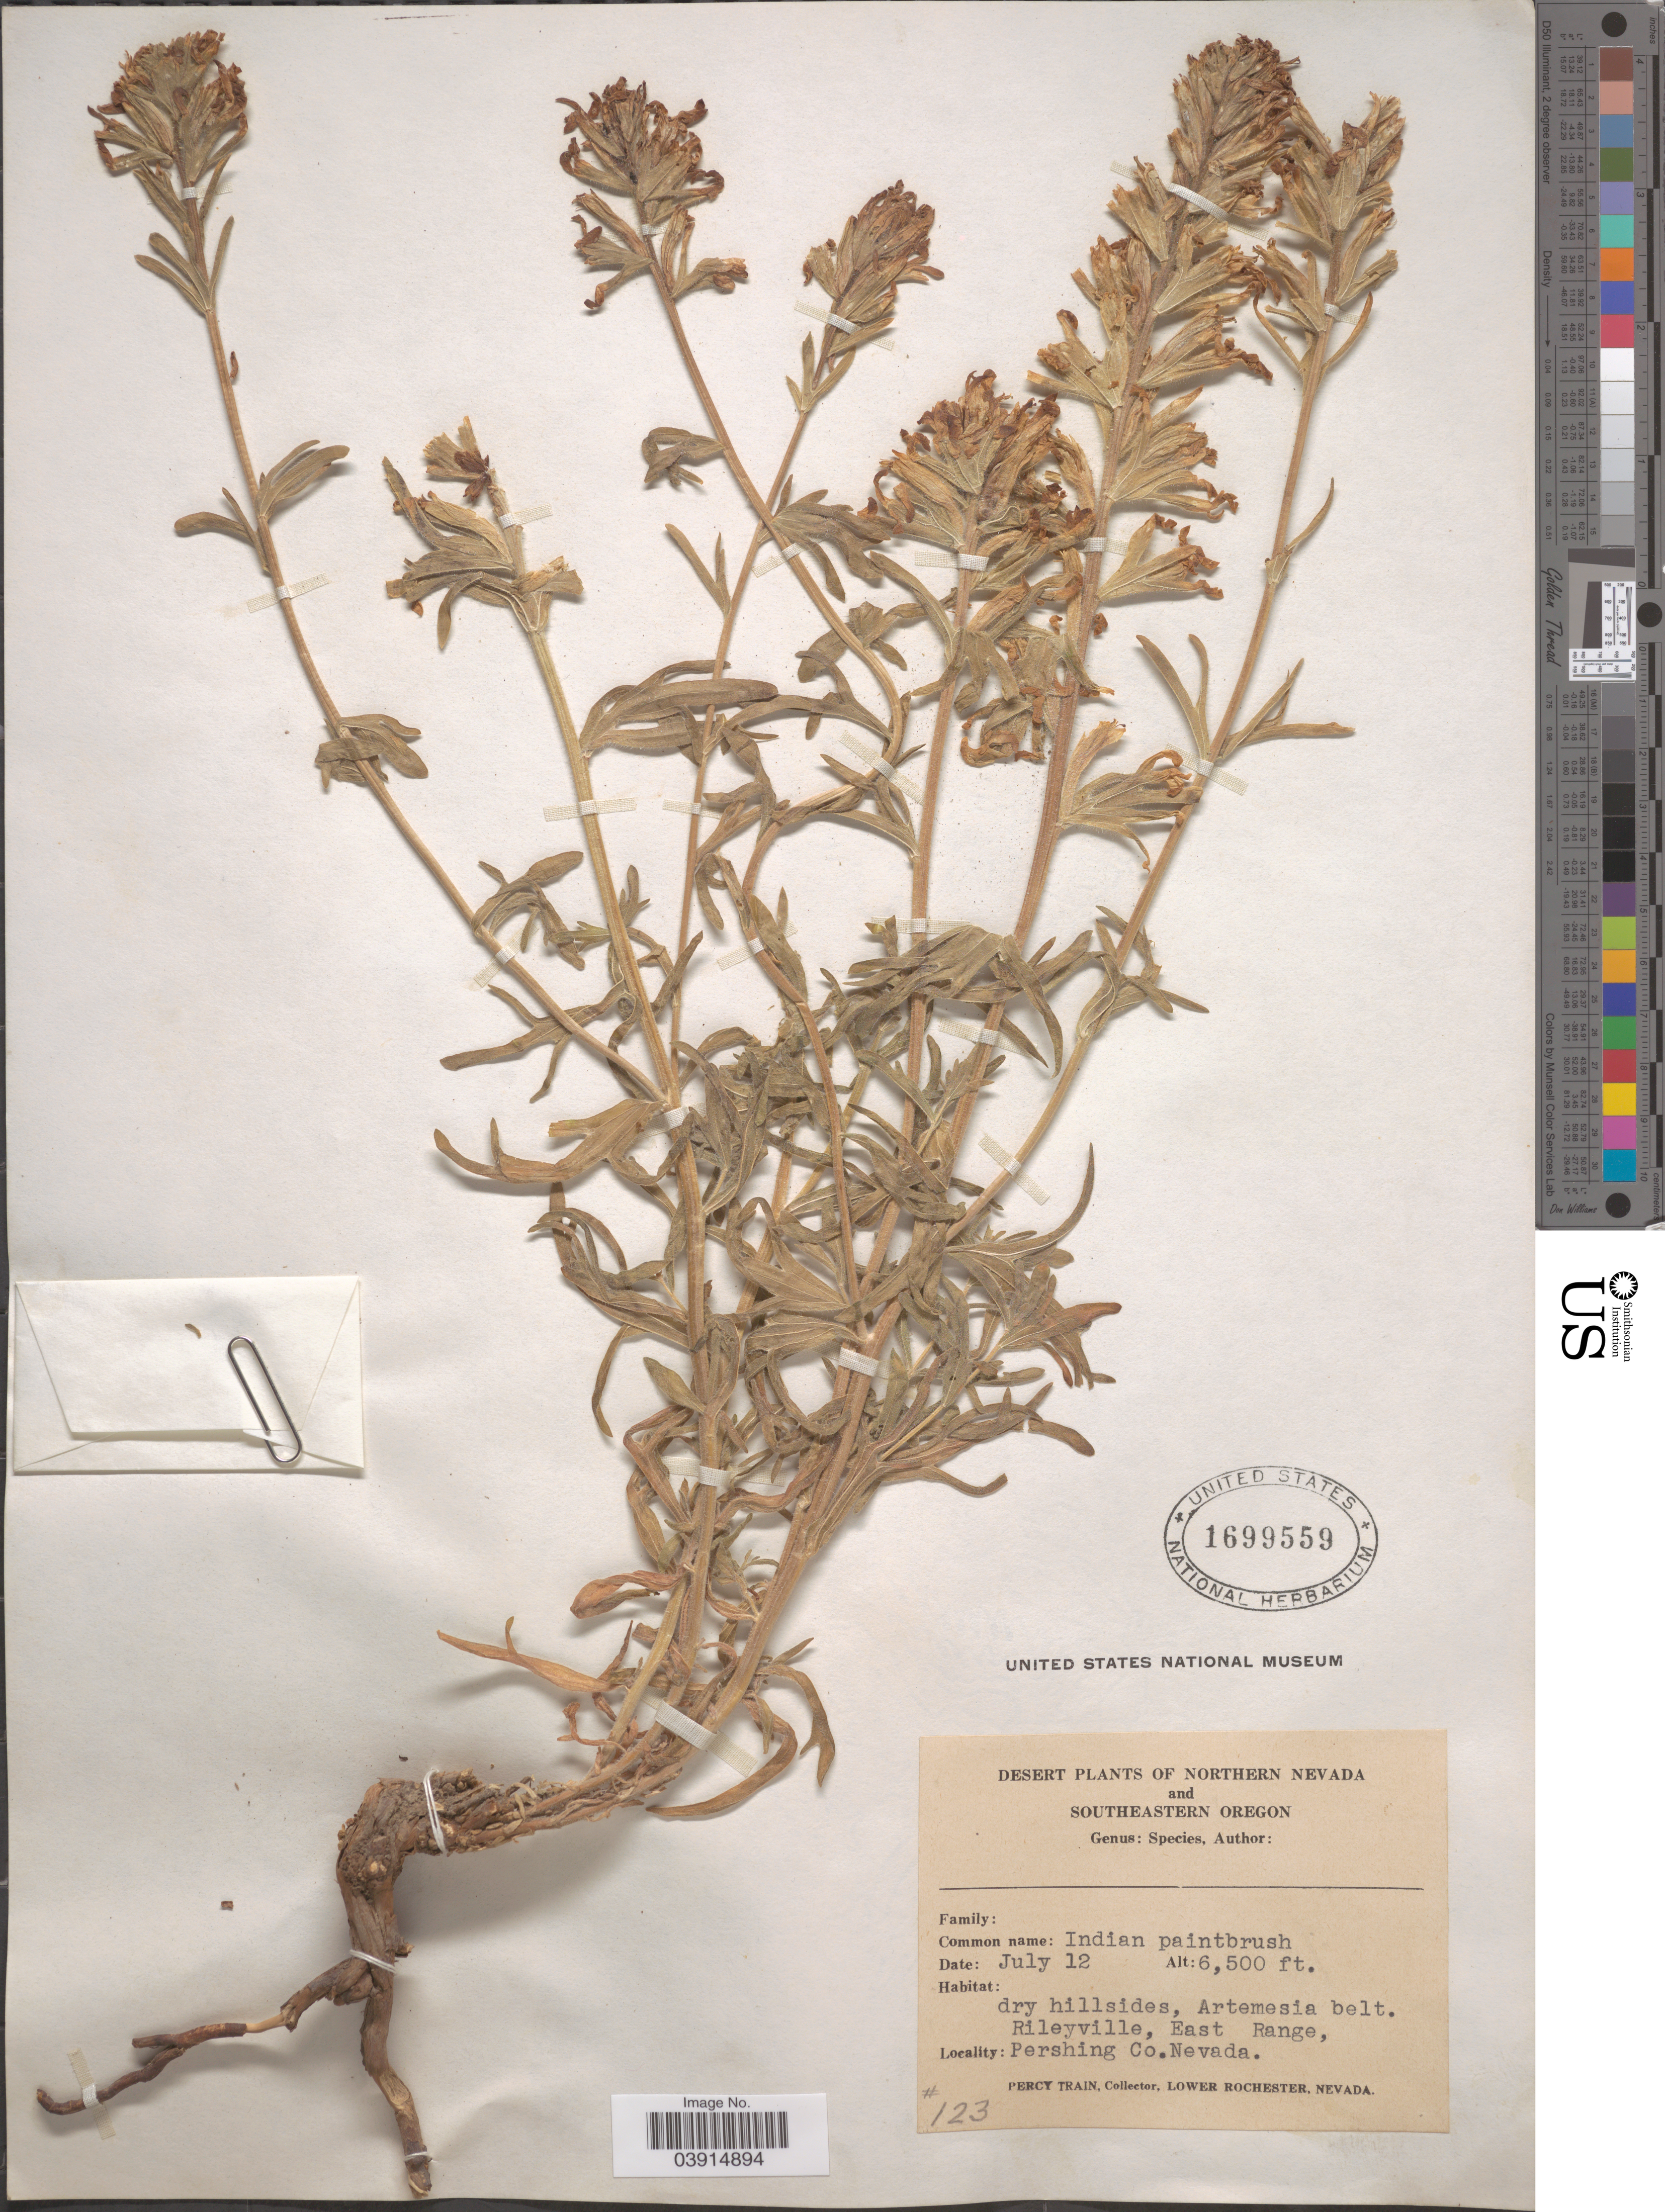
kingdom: Plantae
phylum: Tracheophyta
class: Magnoliopsida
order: Lamiales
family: Orobanchaceae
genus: Castilleja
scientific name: Castilleja sp.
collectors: P. Train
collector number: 123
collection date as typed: Transcribed d/m/y: /7/12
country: United States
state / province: Nevada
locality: Northern Nevada. Artemesia belt. Rileyville, East Range, Pershing Co.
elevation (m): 1981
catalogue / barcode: US 1699559